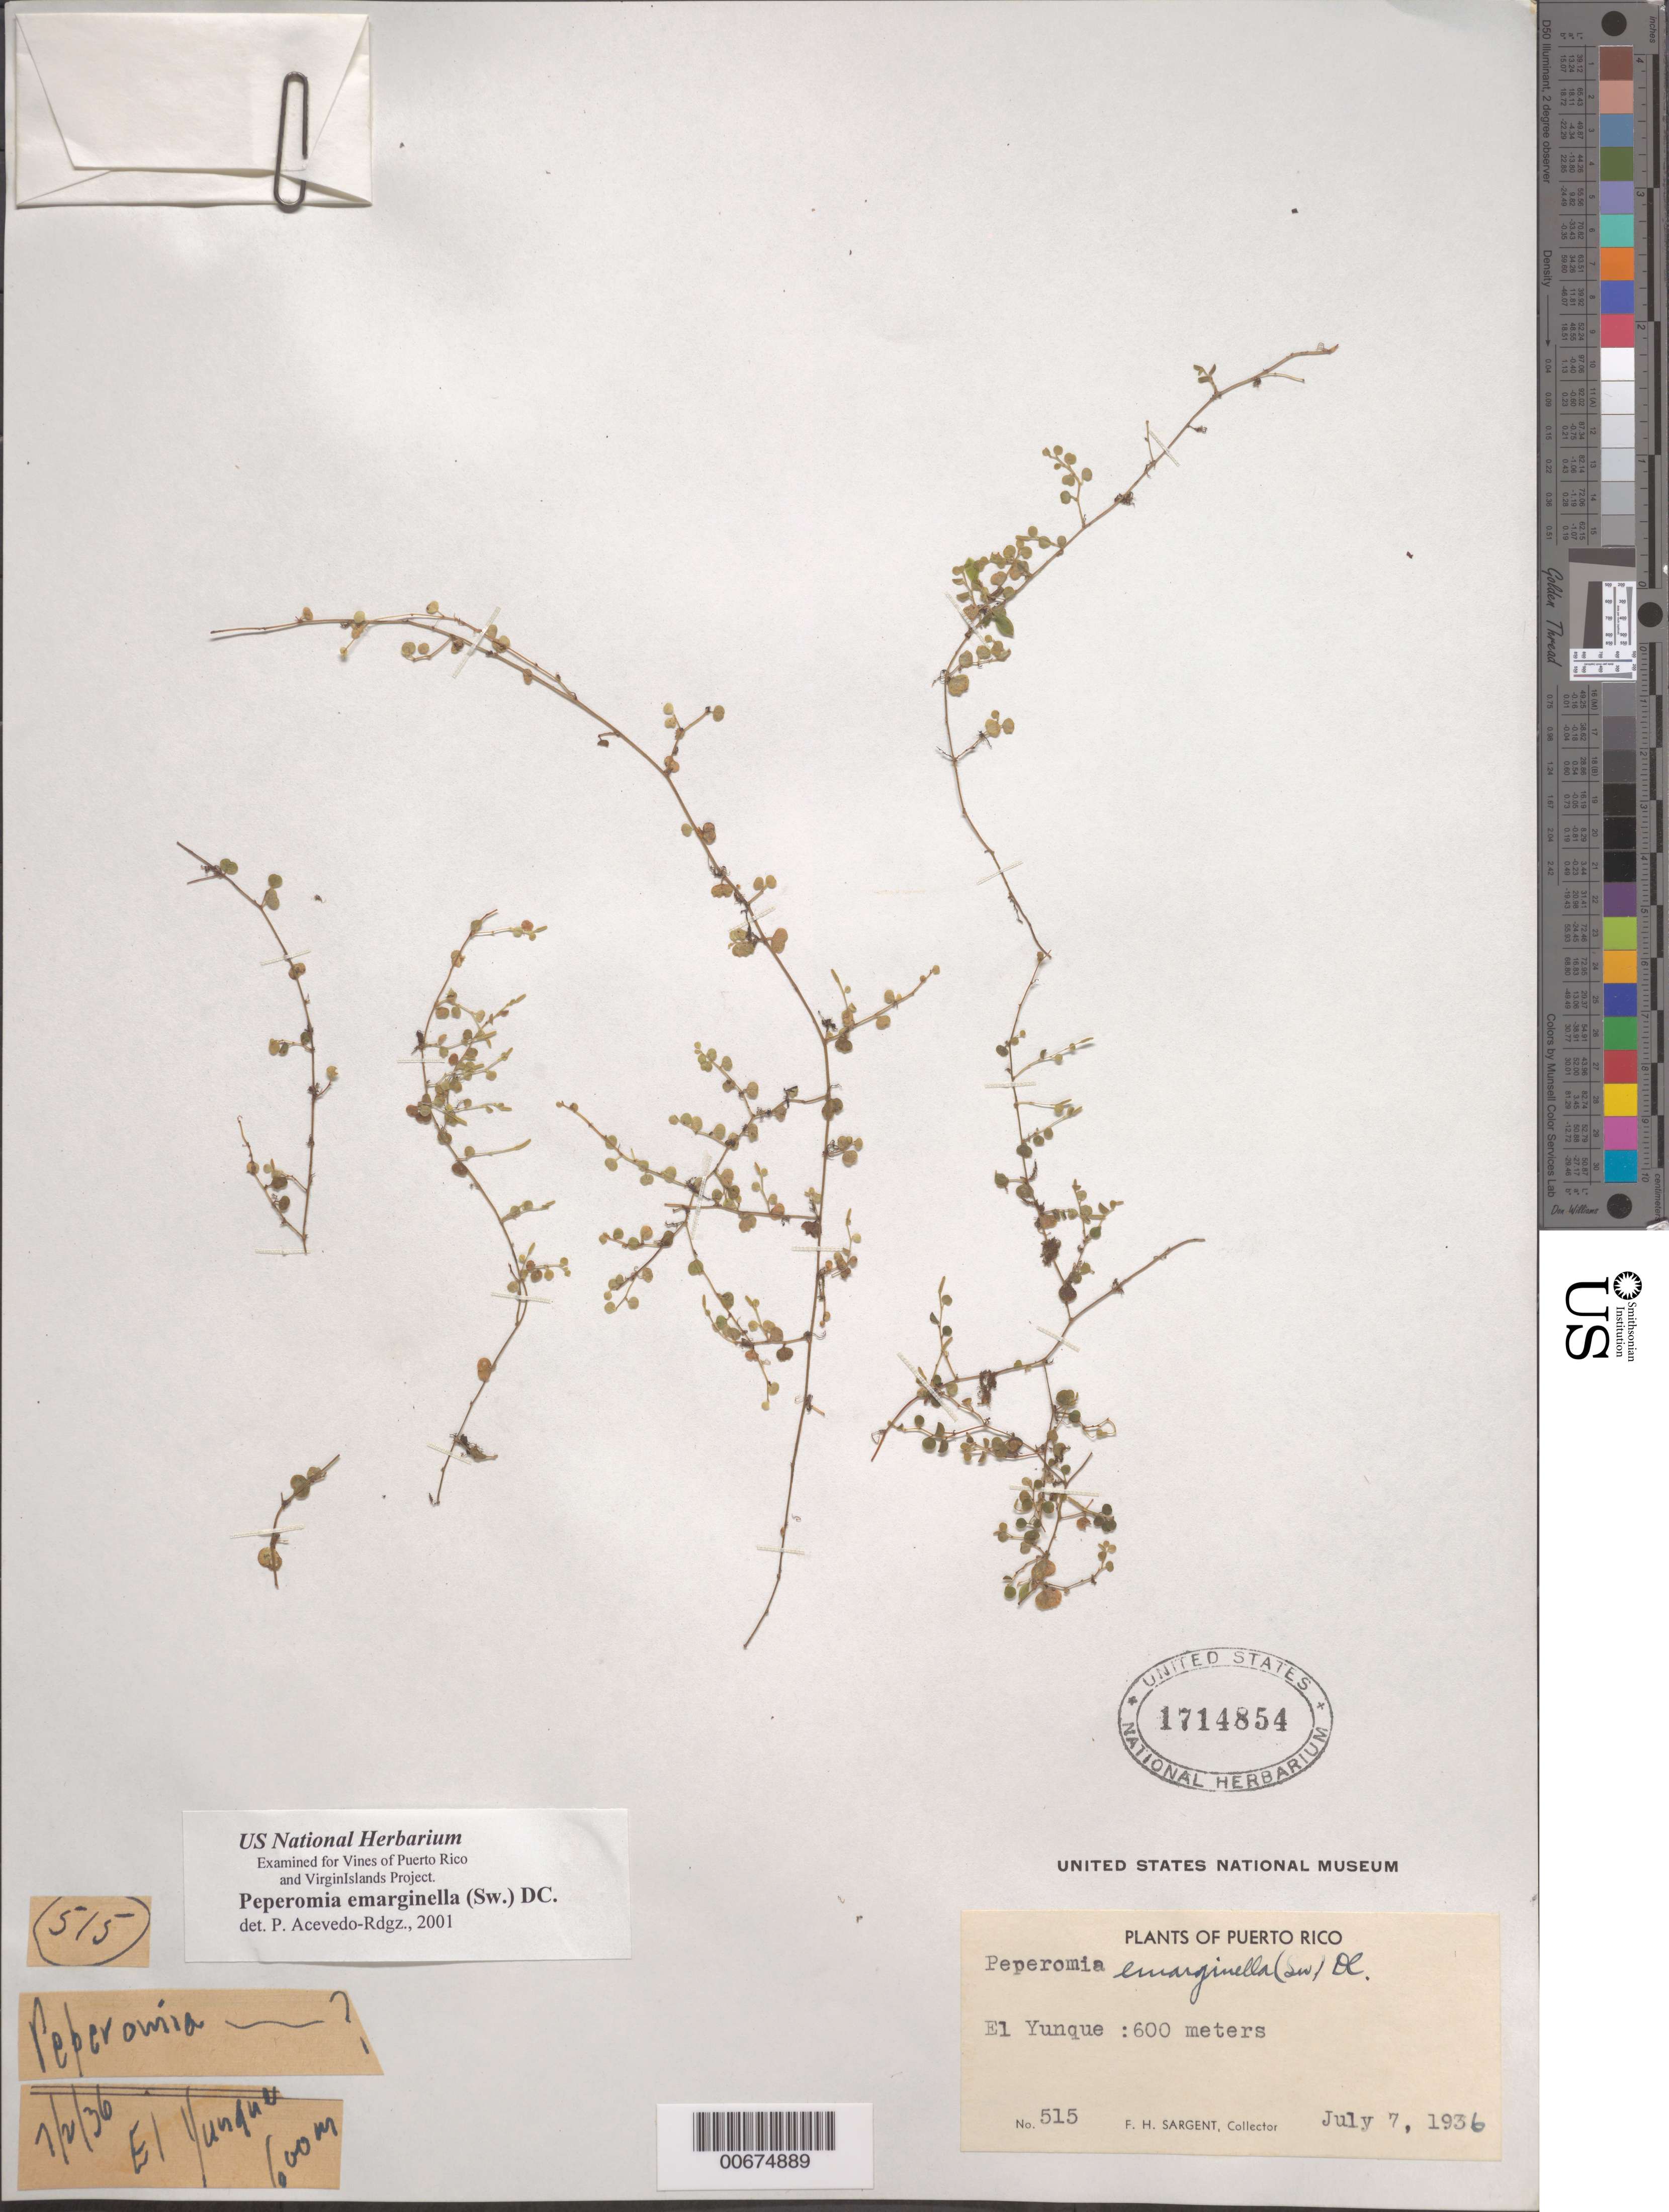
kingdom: Plantae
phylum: Tracheophyta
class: Magnoliopsida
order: Piperales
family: Piperaceae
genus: Peperomia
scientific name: Peperomia emarginella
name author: (Sw. ex Wikstr.) C. DC.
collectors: F. H. Sargent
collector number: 515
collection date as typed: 07 Jul 1936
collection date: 1936-07-07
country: Puerto Rico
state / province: Río Grande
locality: El Yunque.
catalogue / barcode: US 1714854